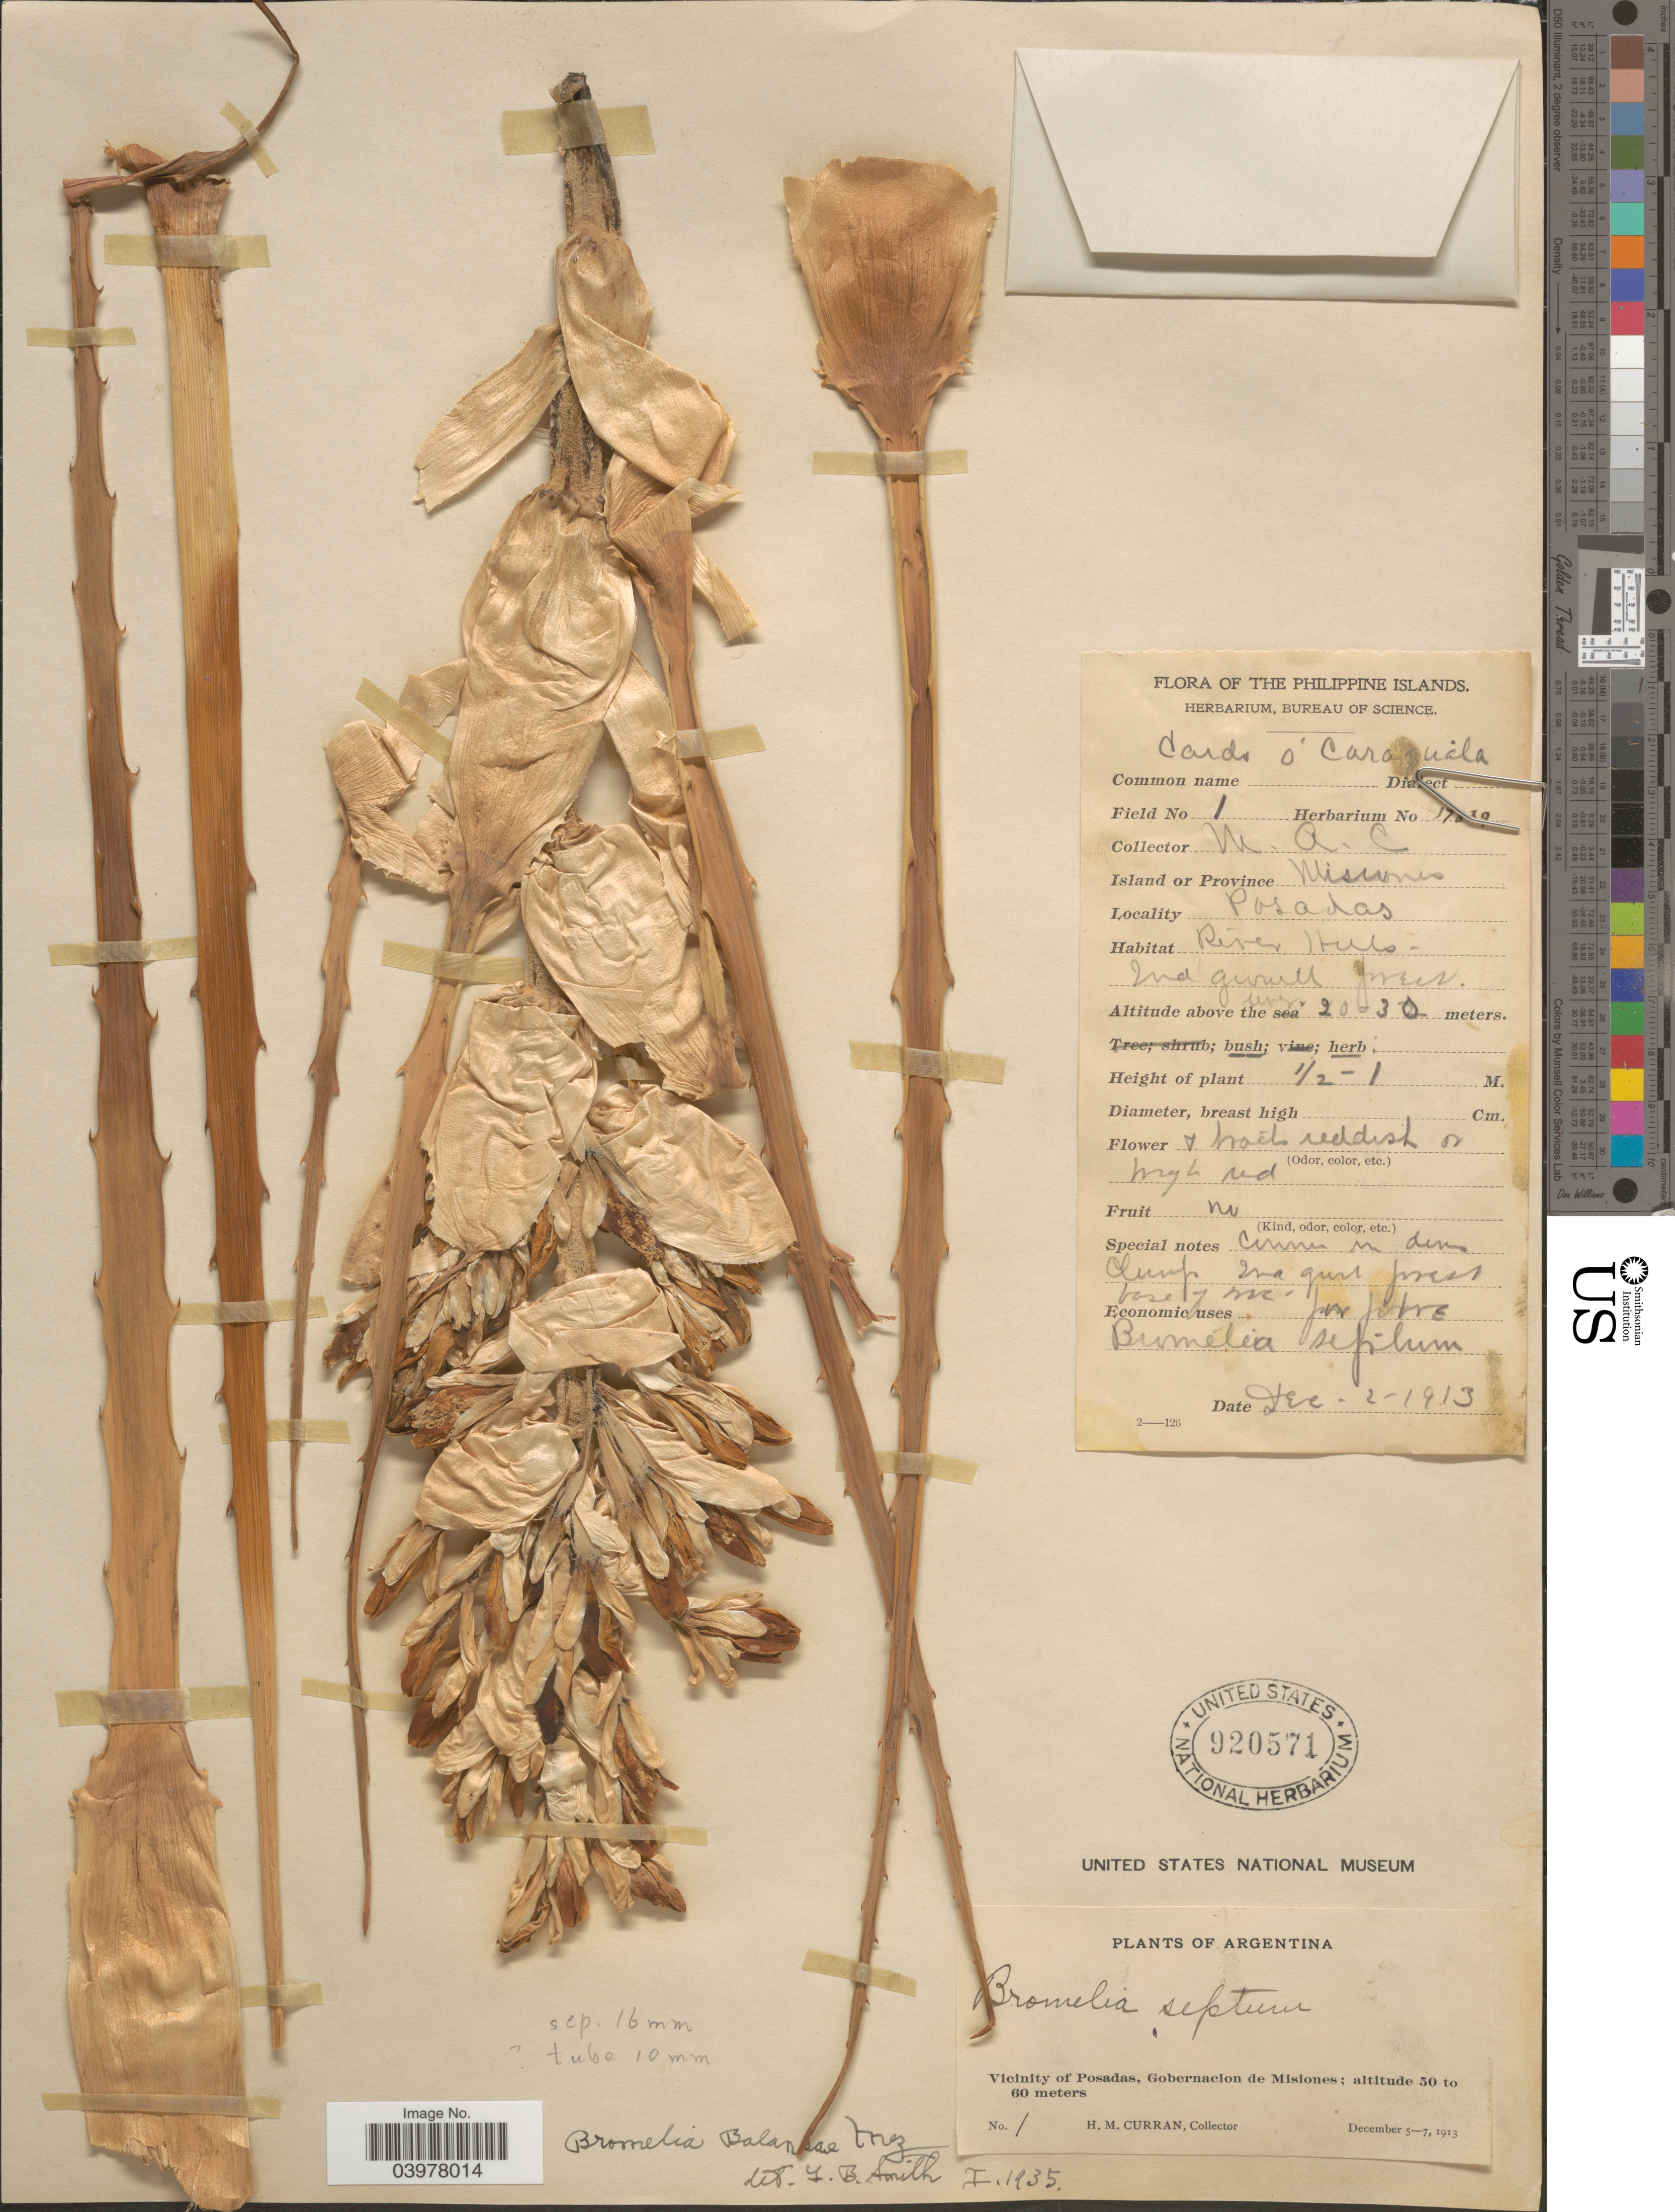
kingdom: Plantae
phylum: Tracheophyta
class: Liliopsida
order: Poales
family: Bromeliaceae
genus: Bromelia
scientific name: Bromelia balansae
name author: Mez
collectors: H. M. Curran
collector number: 1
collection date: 1913-12-05/1913-12-07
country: Argentina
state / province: Misiones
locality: Vicinity of Posadas, Gobernacion de Misiones.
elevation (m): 50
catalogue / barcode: US 920571